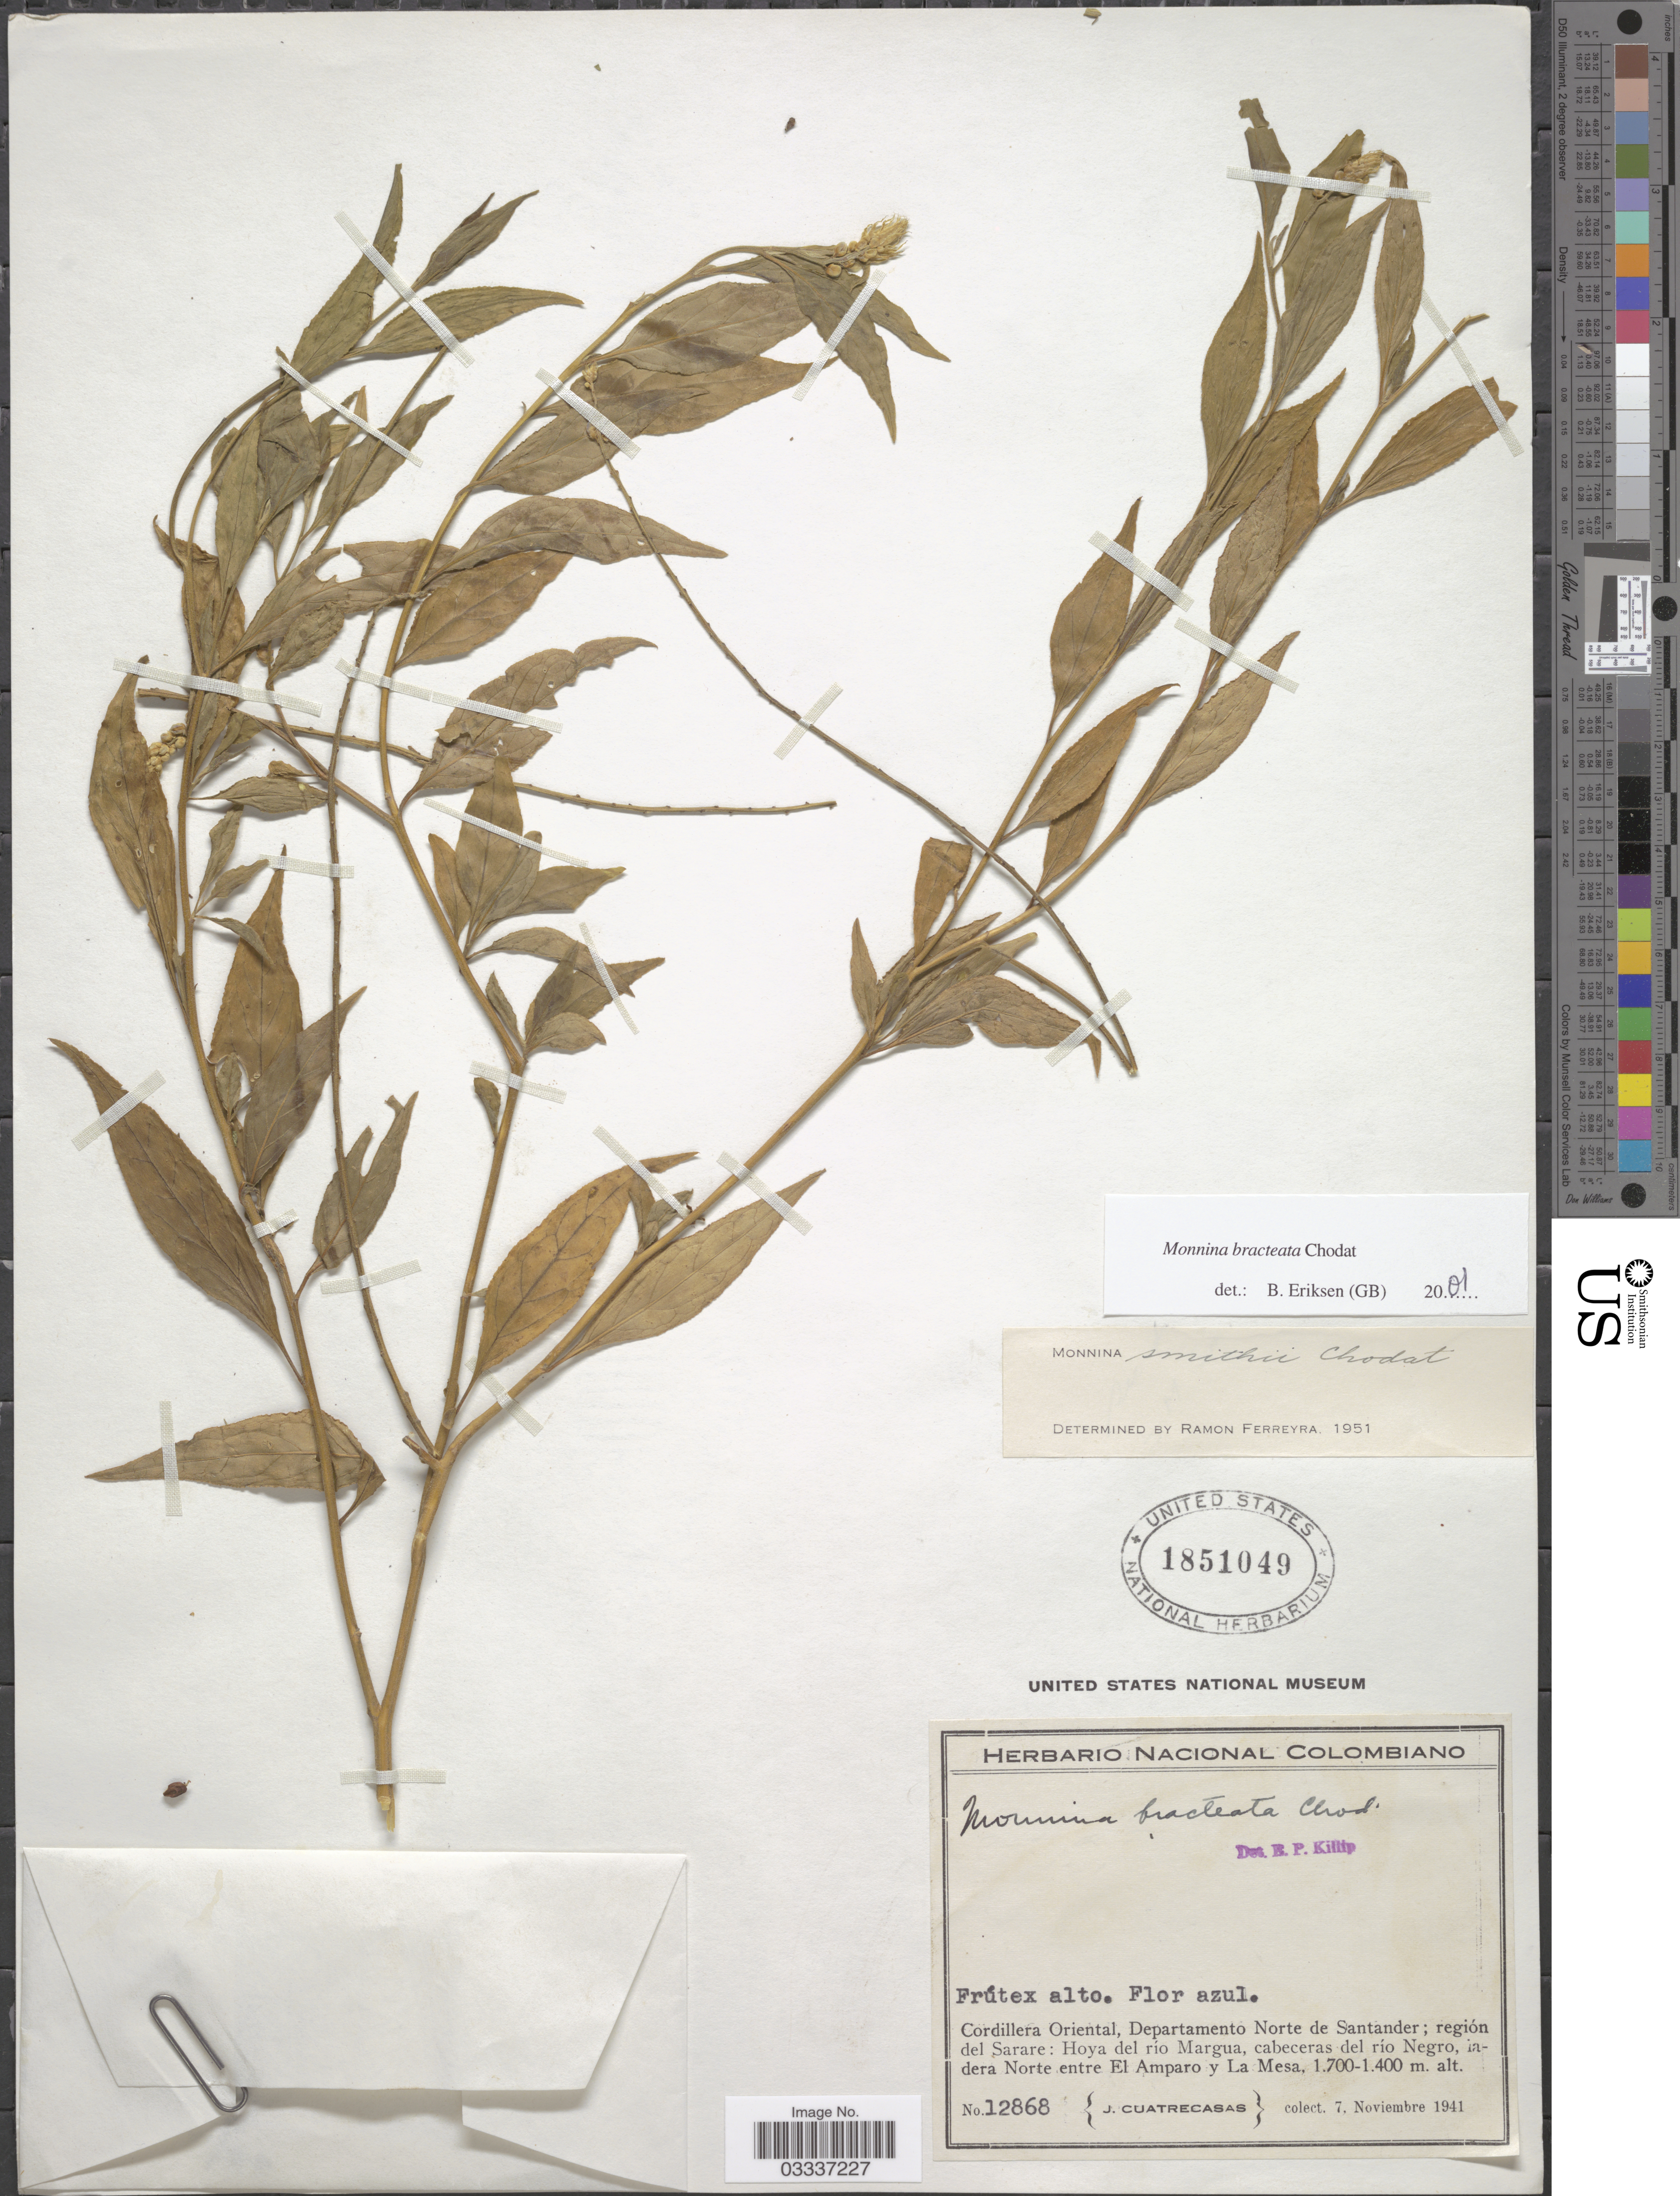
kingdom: Plantae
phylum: Tracheophyta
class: Magnoliopsida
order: Fabales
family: Polygalaceae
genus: Monnina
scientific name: Monnina bracteata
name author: Chodat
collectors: J. Cuatrecasas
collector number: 12868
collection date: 1941-11-07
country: Colombia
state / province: Norte de Santander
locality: Cordillera Oriental, Departamento Norte de Santander; región del Sarare: Hoya del río Margua, cabeceras del río Negro, ladera Norte entre El Amparo y La Mesa.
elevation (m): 1400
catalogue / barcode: US 1851049